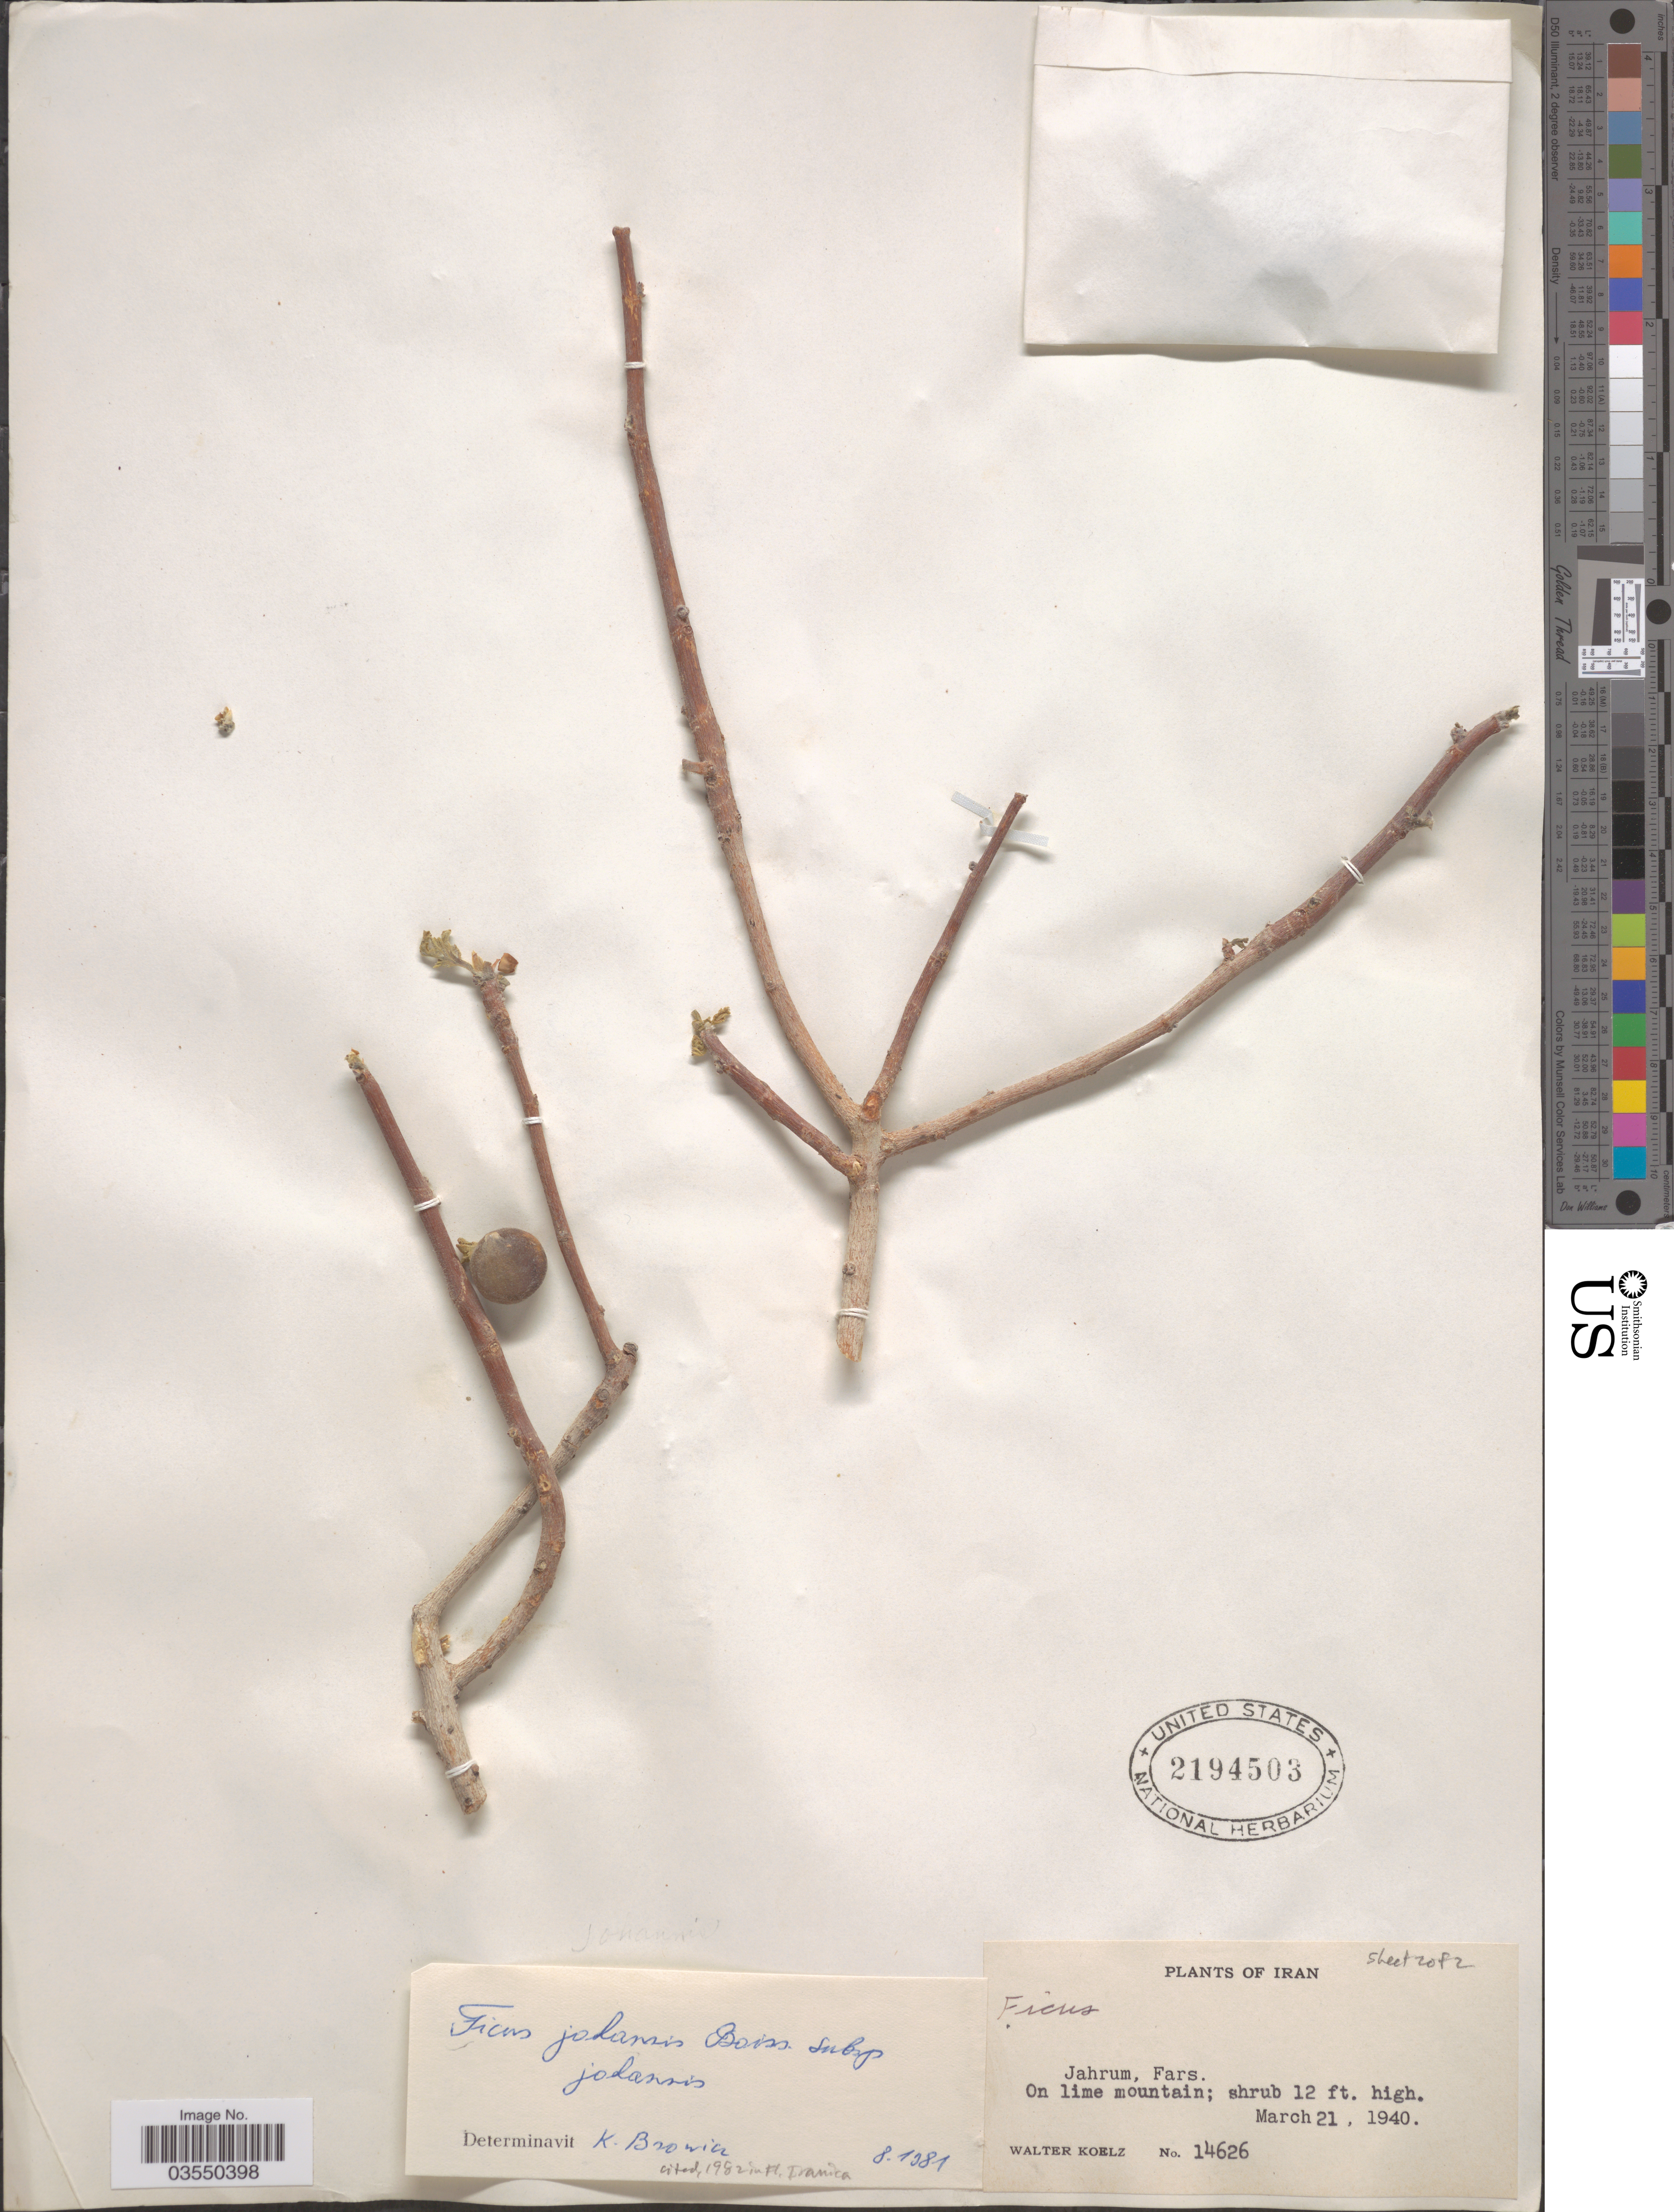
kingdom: Plantae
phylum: Tracheophyta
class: Magnoliopsida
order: Rosales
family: Moraceae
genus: Ficus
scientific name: Ficus johannis subsp. johannis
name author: Boiss.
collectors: W. N. Koelz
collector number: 14626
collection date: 1940-03-21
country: Iran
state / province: Fars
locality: Jahrum.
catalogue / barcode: US 2194503